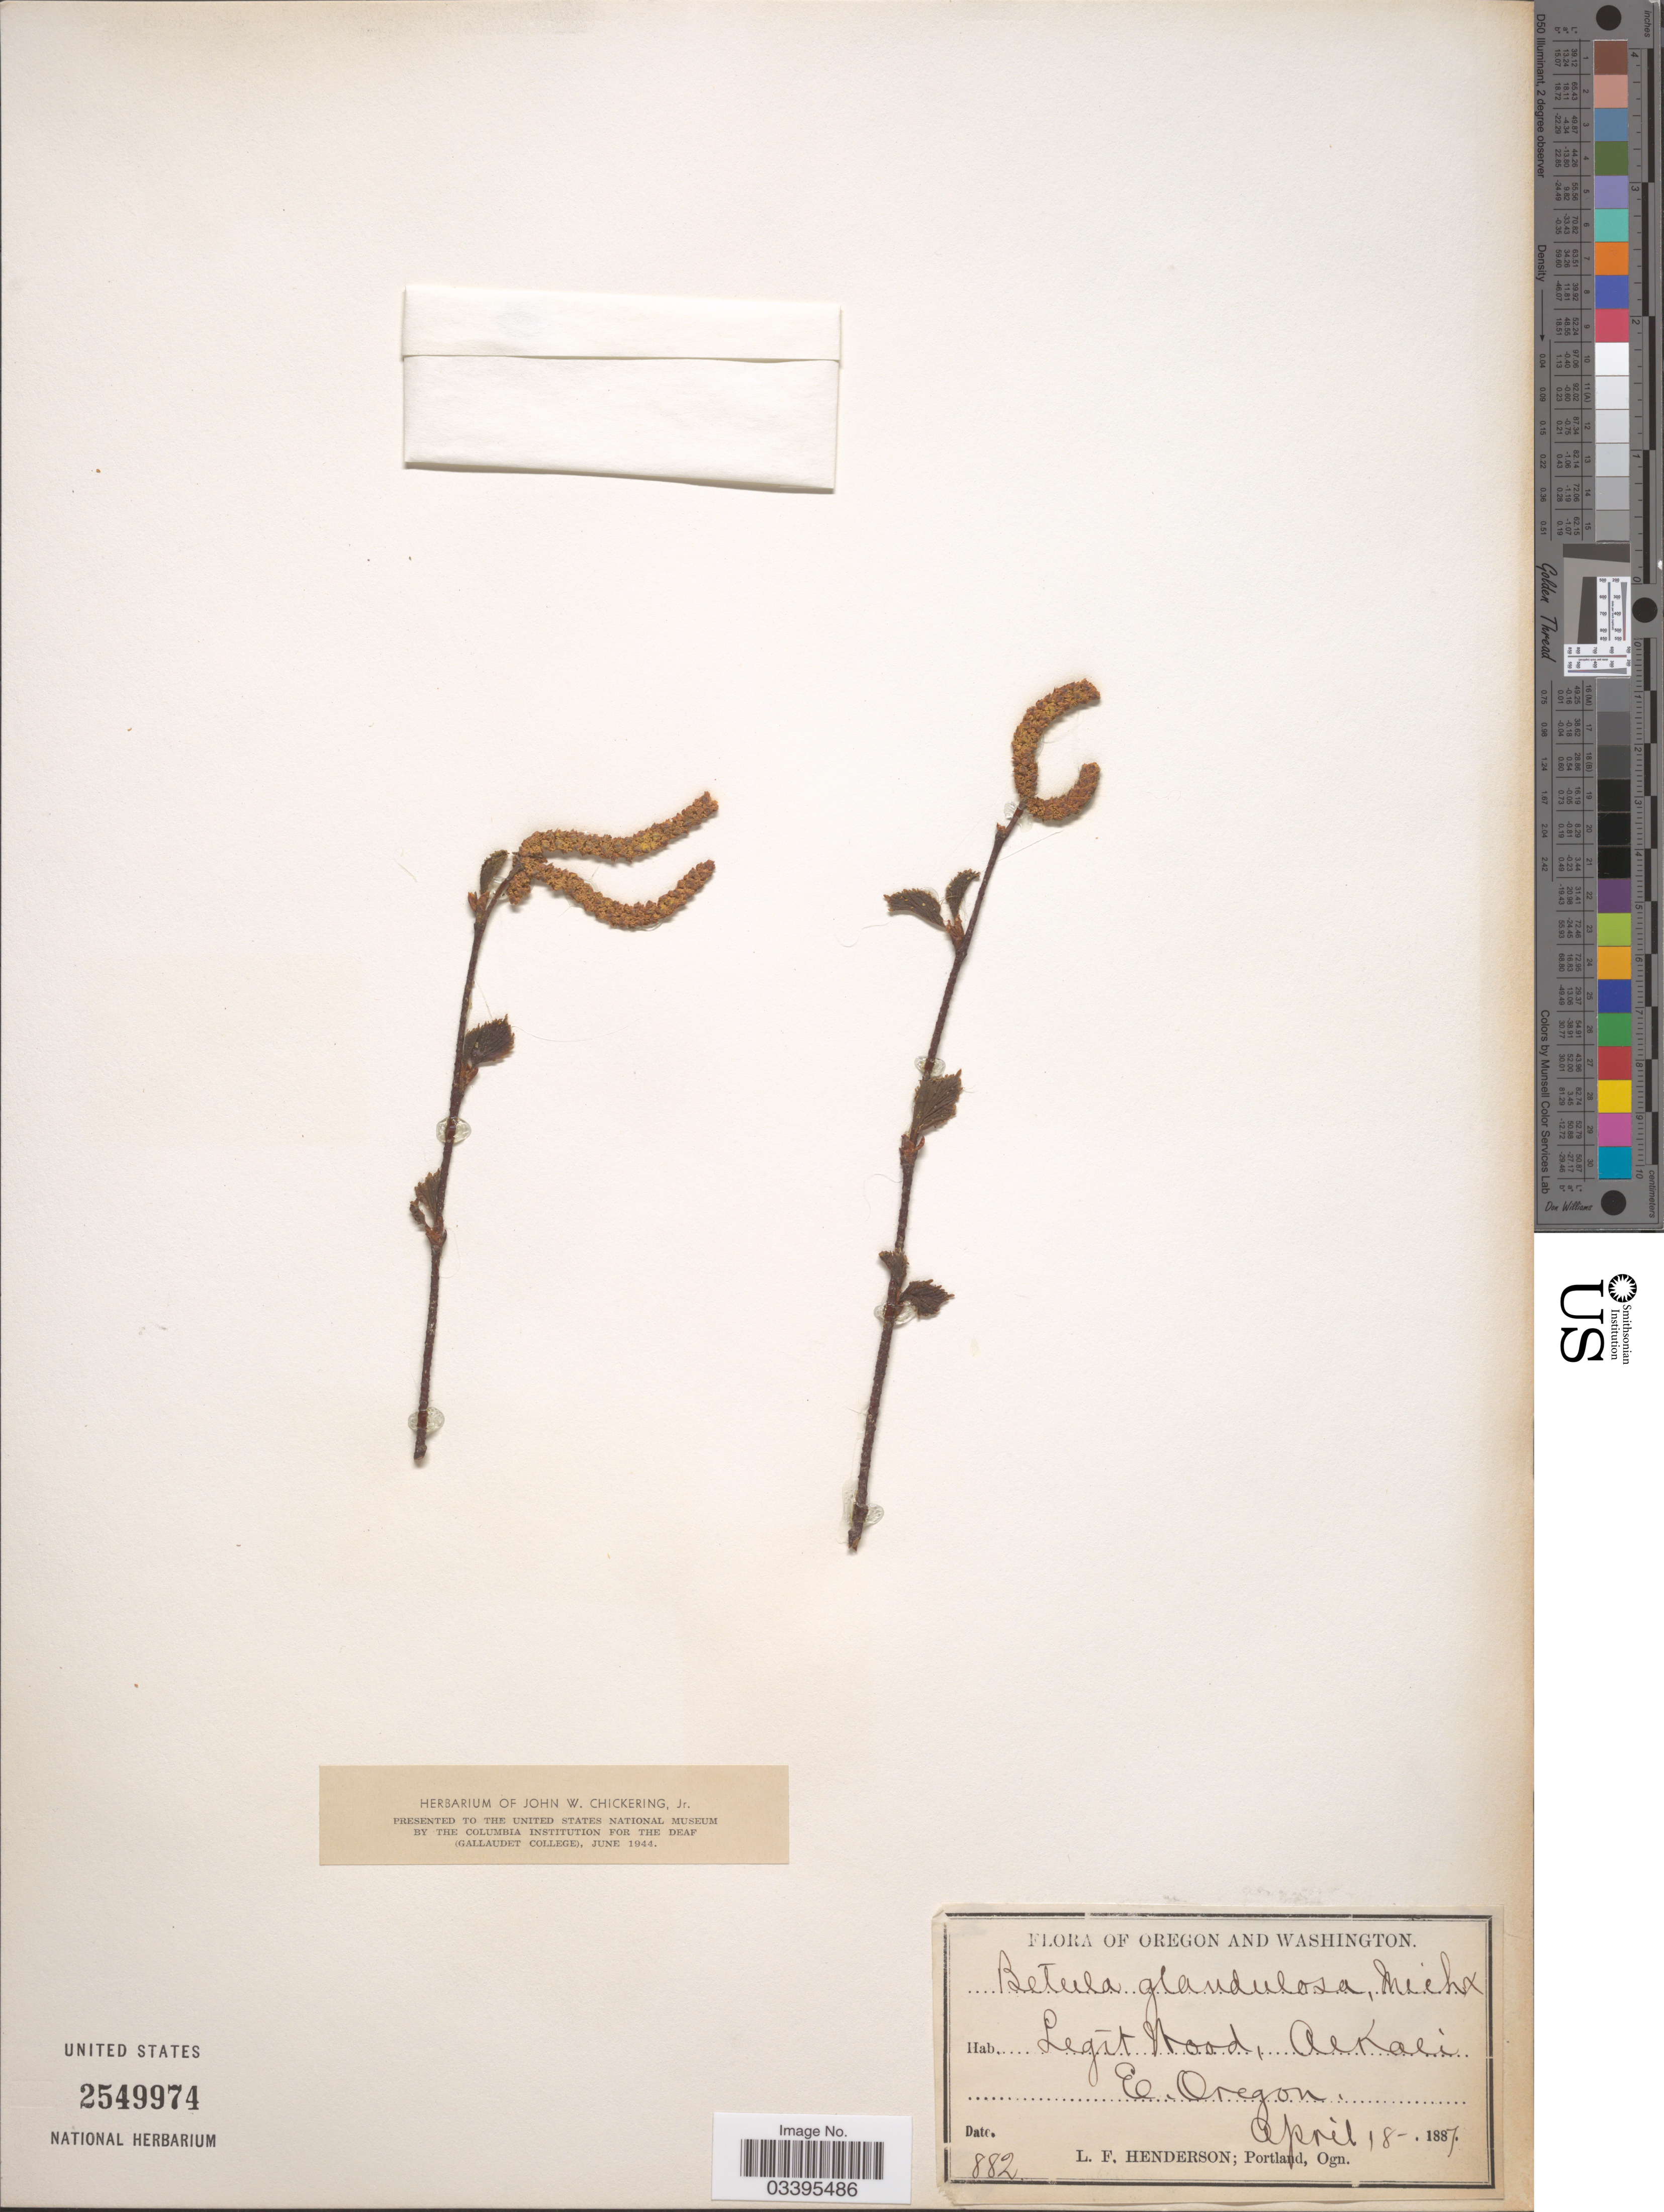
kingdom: Plantae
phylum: Tracheophyta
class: Magnoliopsida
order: Fagales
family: Betulaceae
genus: Betula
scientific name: Betula glandulosa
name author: Michx.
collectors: Wood & L. F. Henderson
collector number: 882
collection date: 1887-04-18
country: United States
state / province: Oregon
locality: Alkali. E. Oregon.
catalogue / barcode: US 2549974